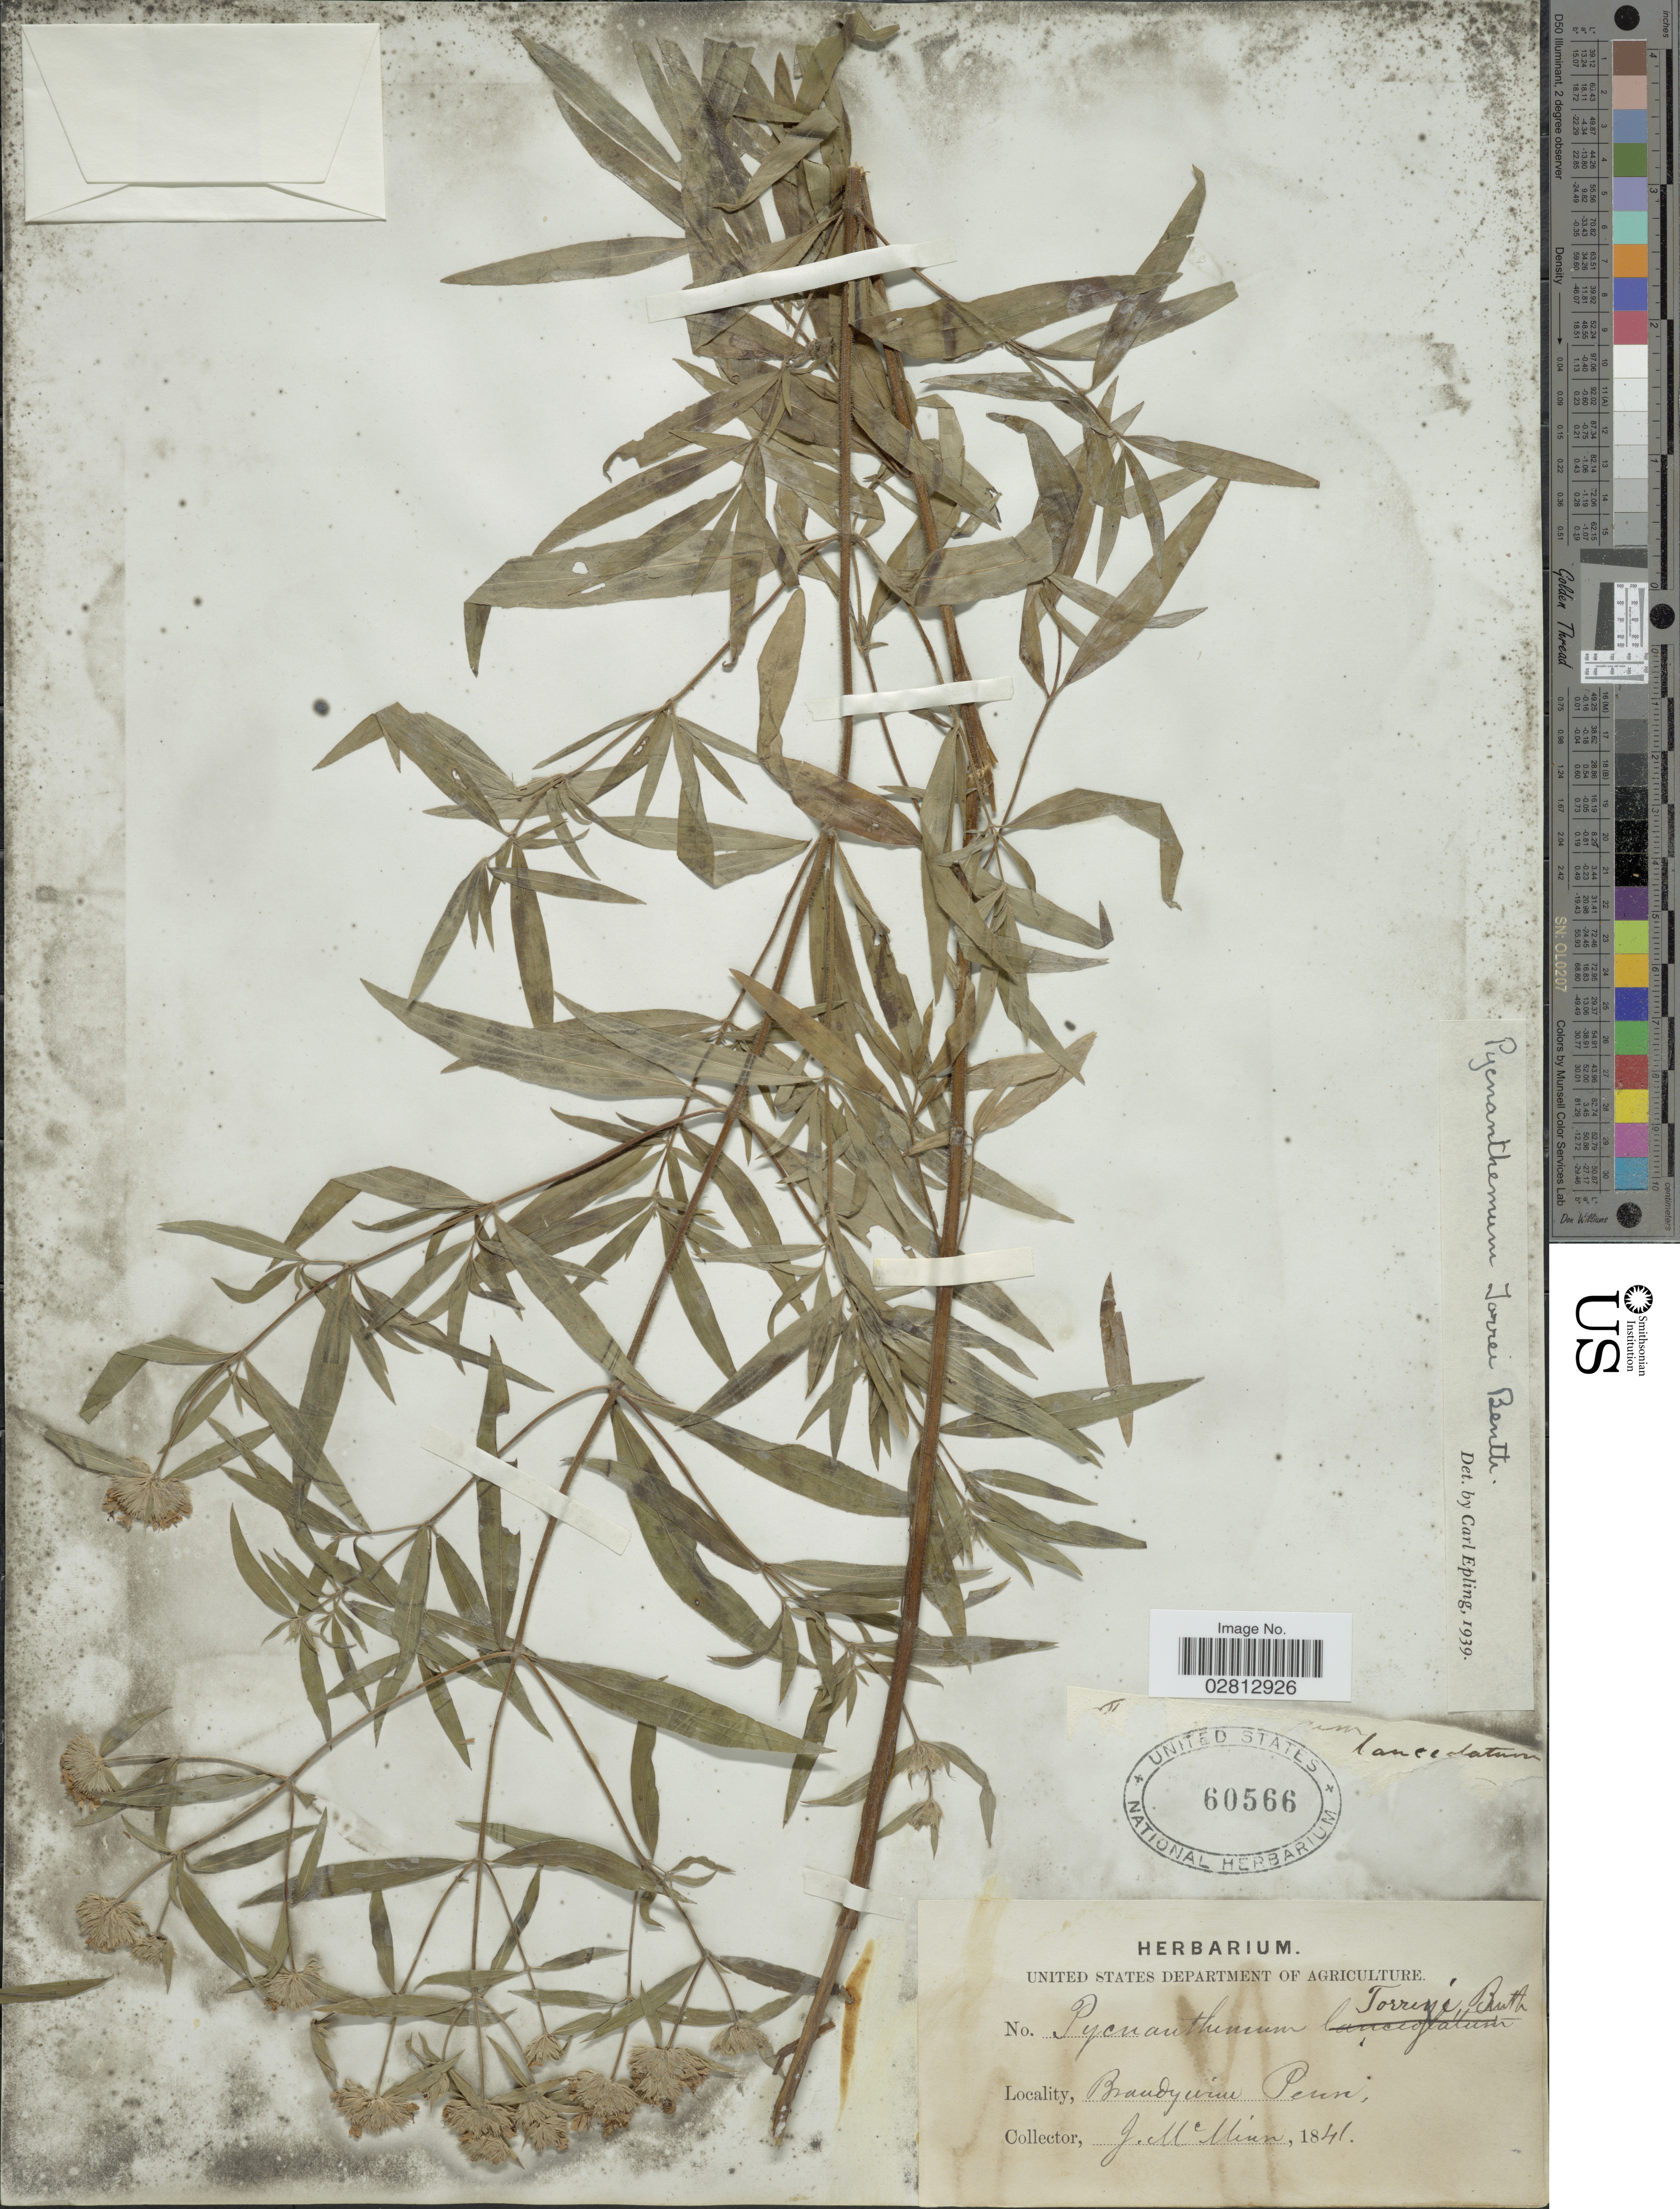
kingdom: Plantae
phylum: Tracheophyta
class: Magnoliopsida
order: Lamiales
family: Lamiaceae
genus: Pycnanthemum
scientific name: Pycnanthemum torreyi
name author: Benth.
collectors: J. McMinn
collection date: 1841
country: United States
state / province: Pennsylvania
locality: Brandywine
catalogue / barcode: US 60566